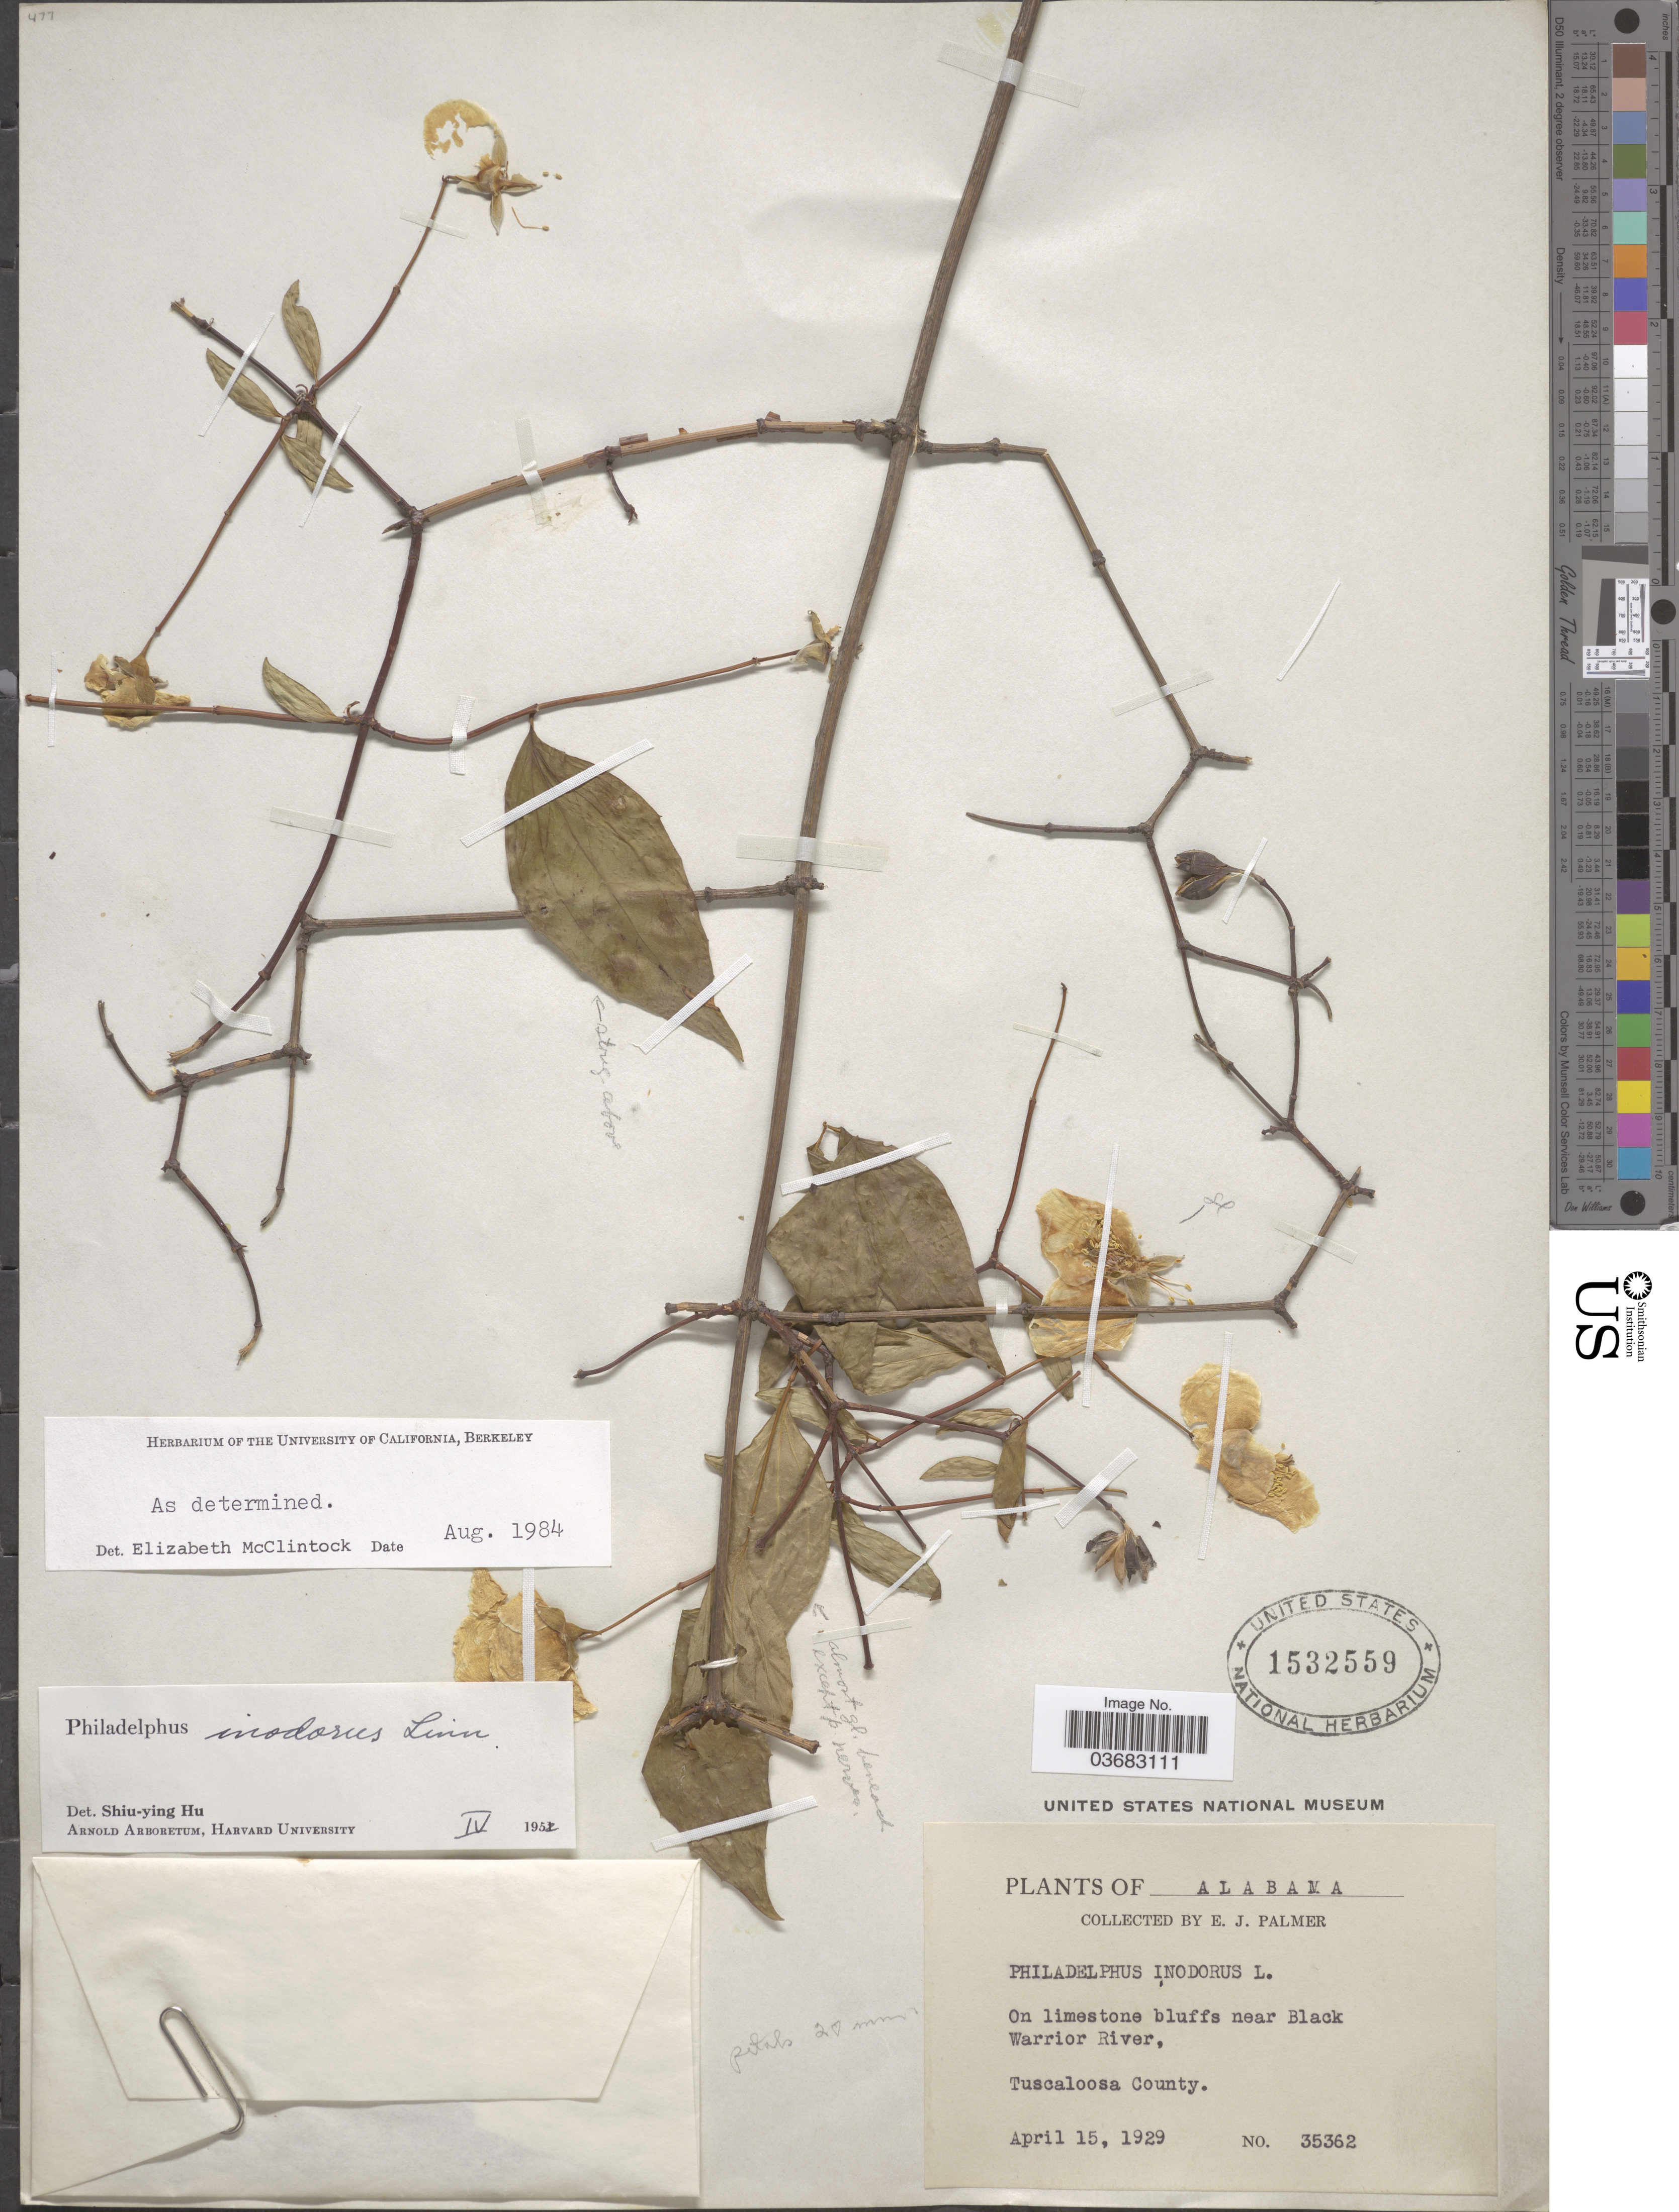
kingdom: Plantae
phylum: Tracheophyta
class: Magnoliopsida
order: Cornales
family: Hydrangeaceae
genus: Philadelphus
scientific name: Philadelphus inodorus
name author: L.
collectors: E. J. Palmer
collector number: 35362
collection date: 1929-04-15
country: United States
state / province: Alabama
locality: On limestone bluffs near Black Warrior River. Tuscaloosa County.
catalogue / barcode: US 1532559